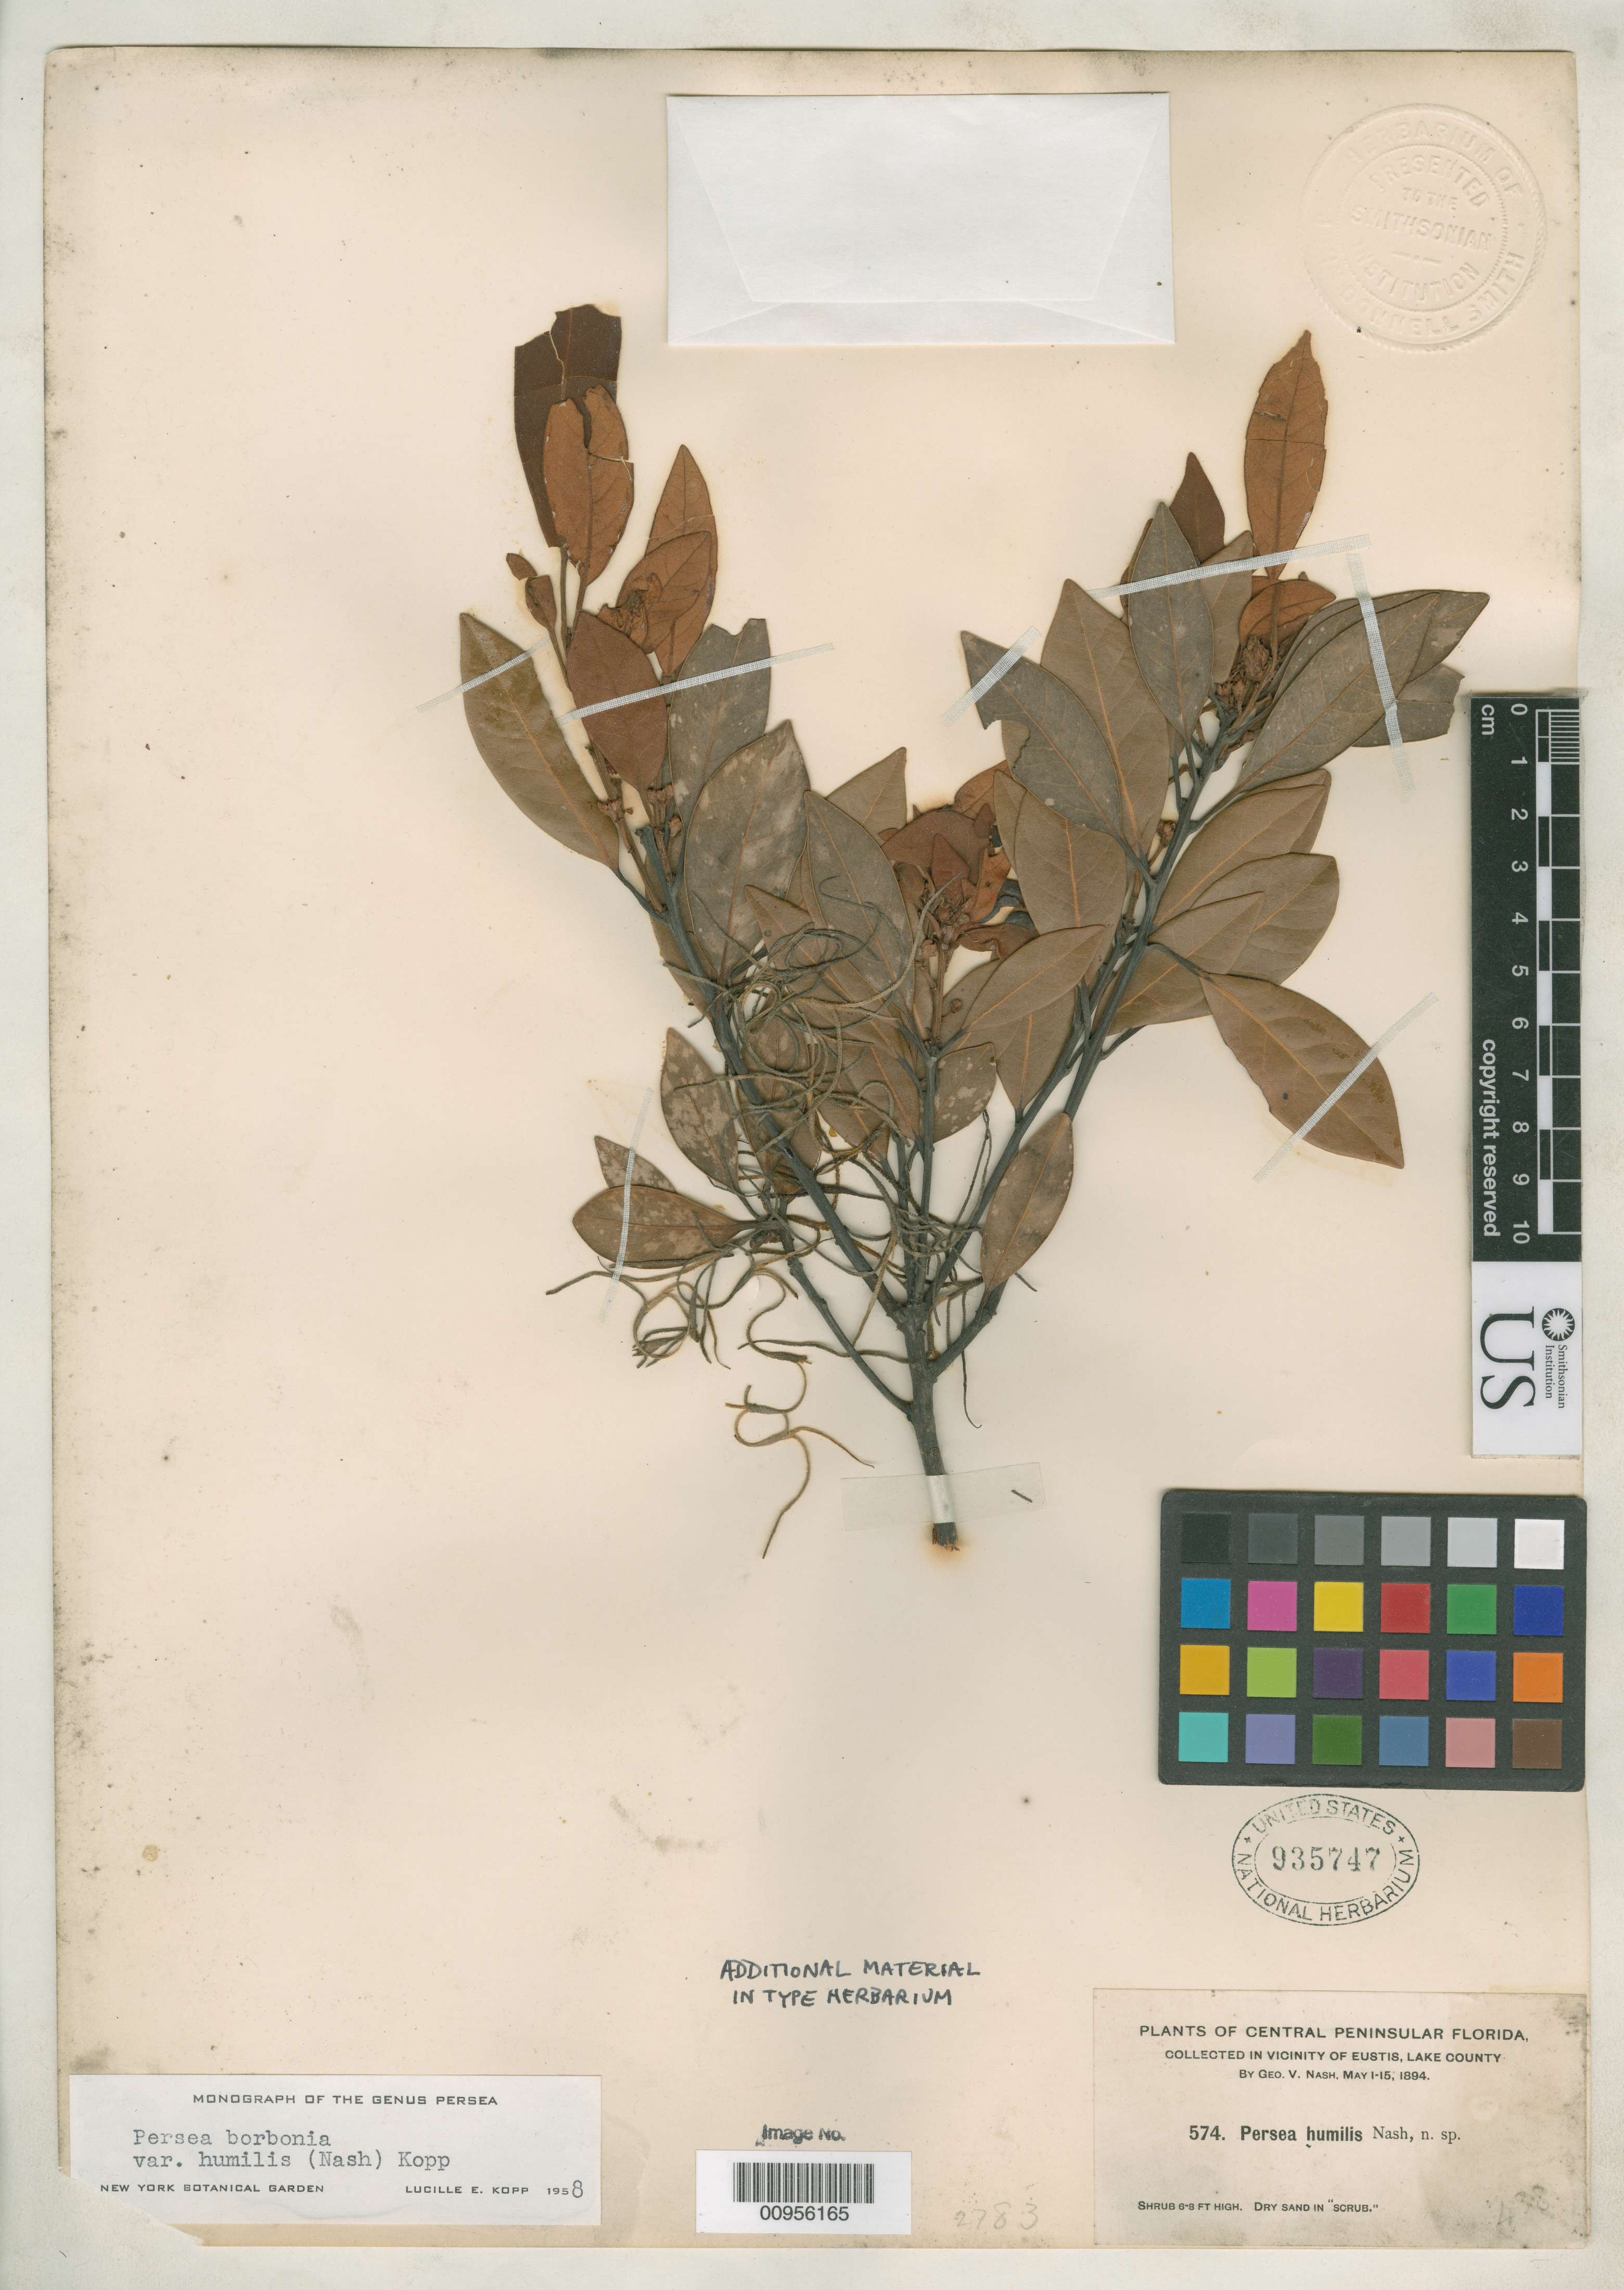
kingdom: Plantae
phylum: Tracheophyta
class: Magnoliopsida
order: Laurales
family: Lauraceae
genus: Persea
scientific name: Persea humilis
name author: Nash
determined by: Kopp, L. E., (NY), New York Botanical Garden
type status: Isolectotype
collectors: G. V. Nash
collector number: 574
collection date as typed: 01 May 1894 to 15 May 1894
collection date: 1894-05-01/1894-05-15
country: United States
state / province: Florida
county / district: Lake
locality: Vicinity of Eustis, Lake County.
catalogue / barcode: US 935747